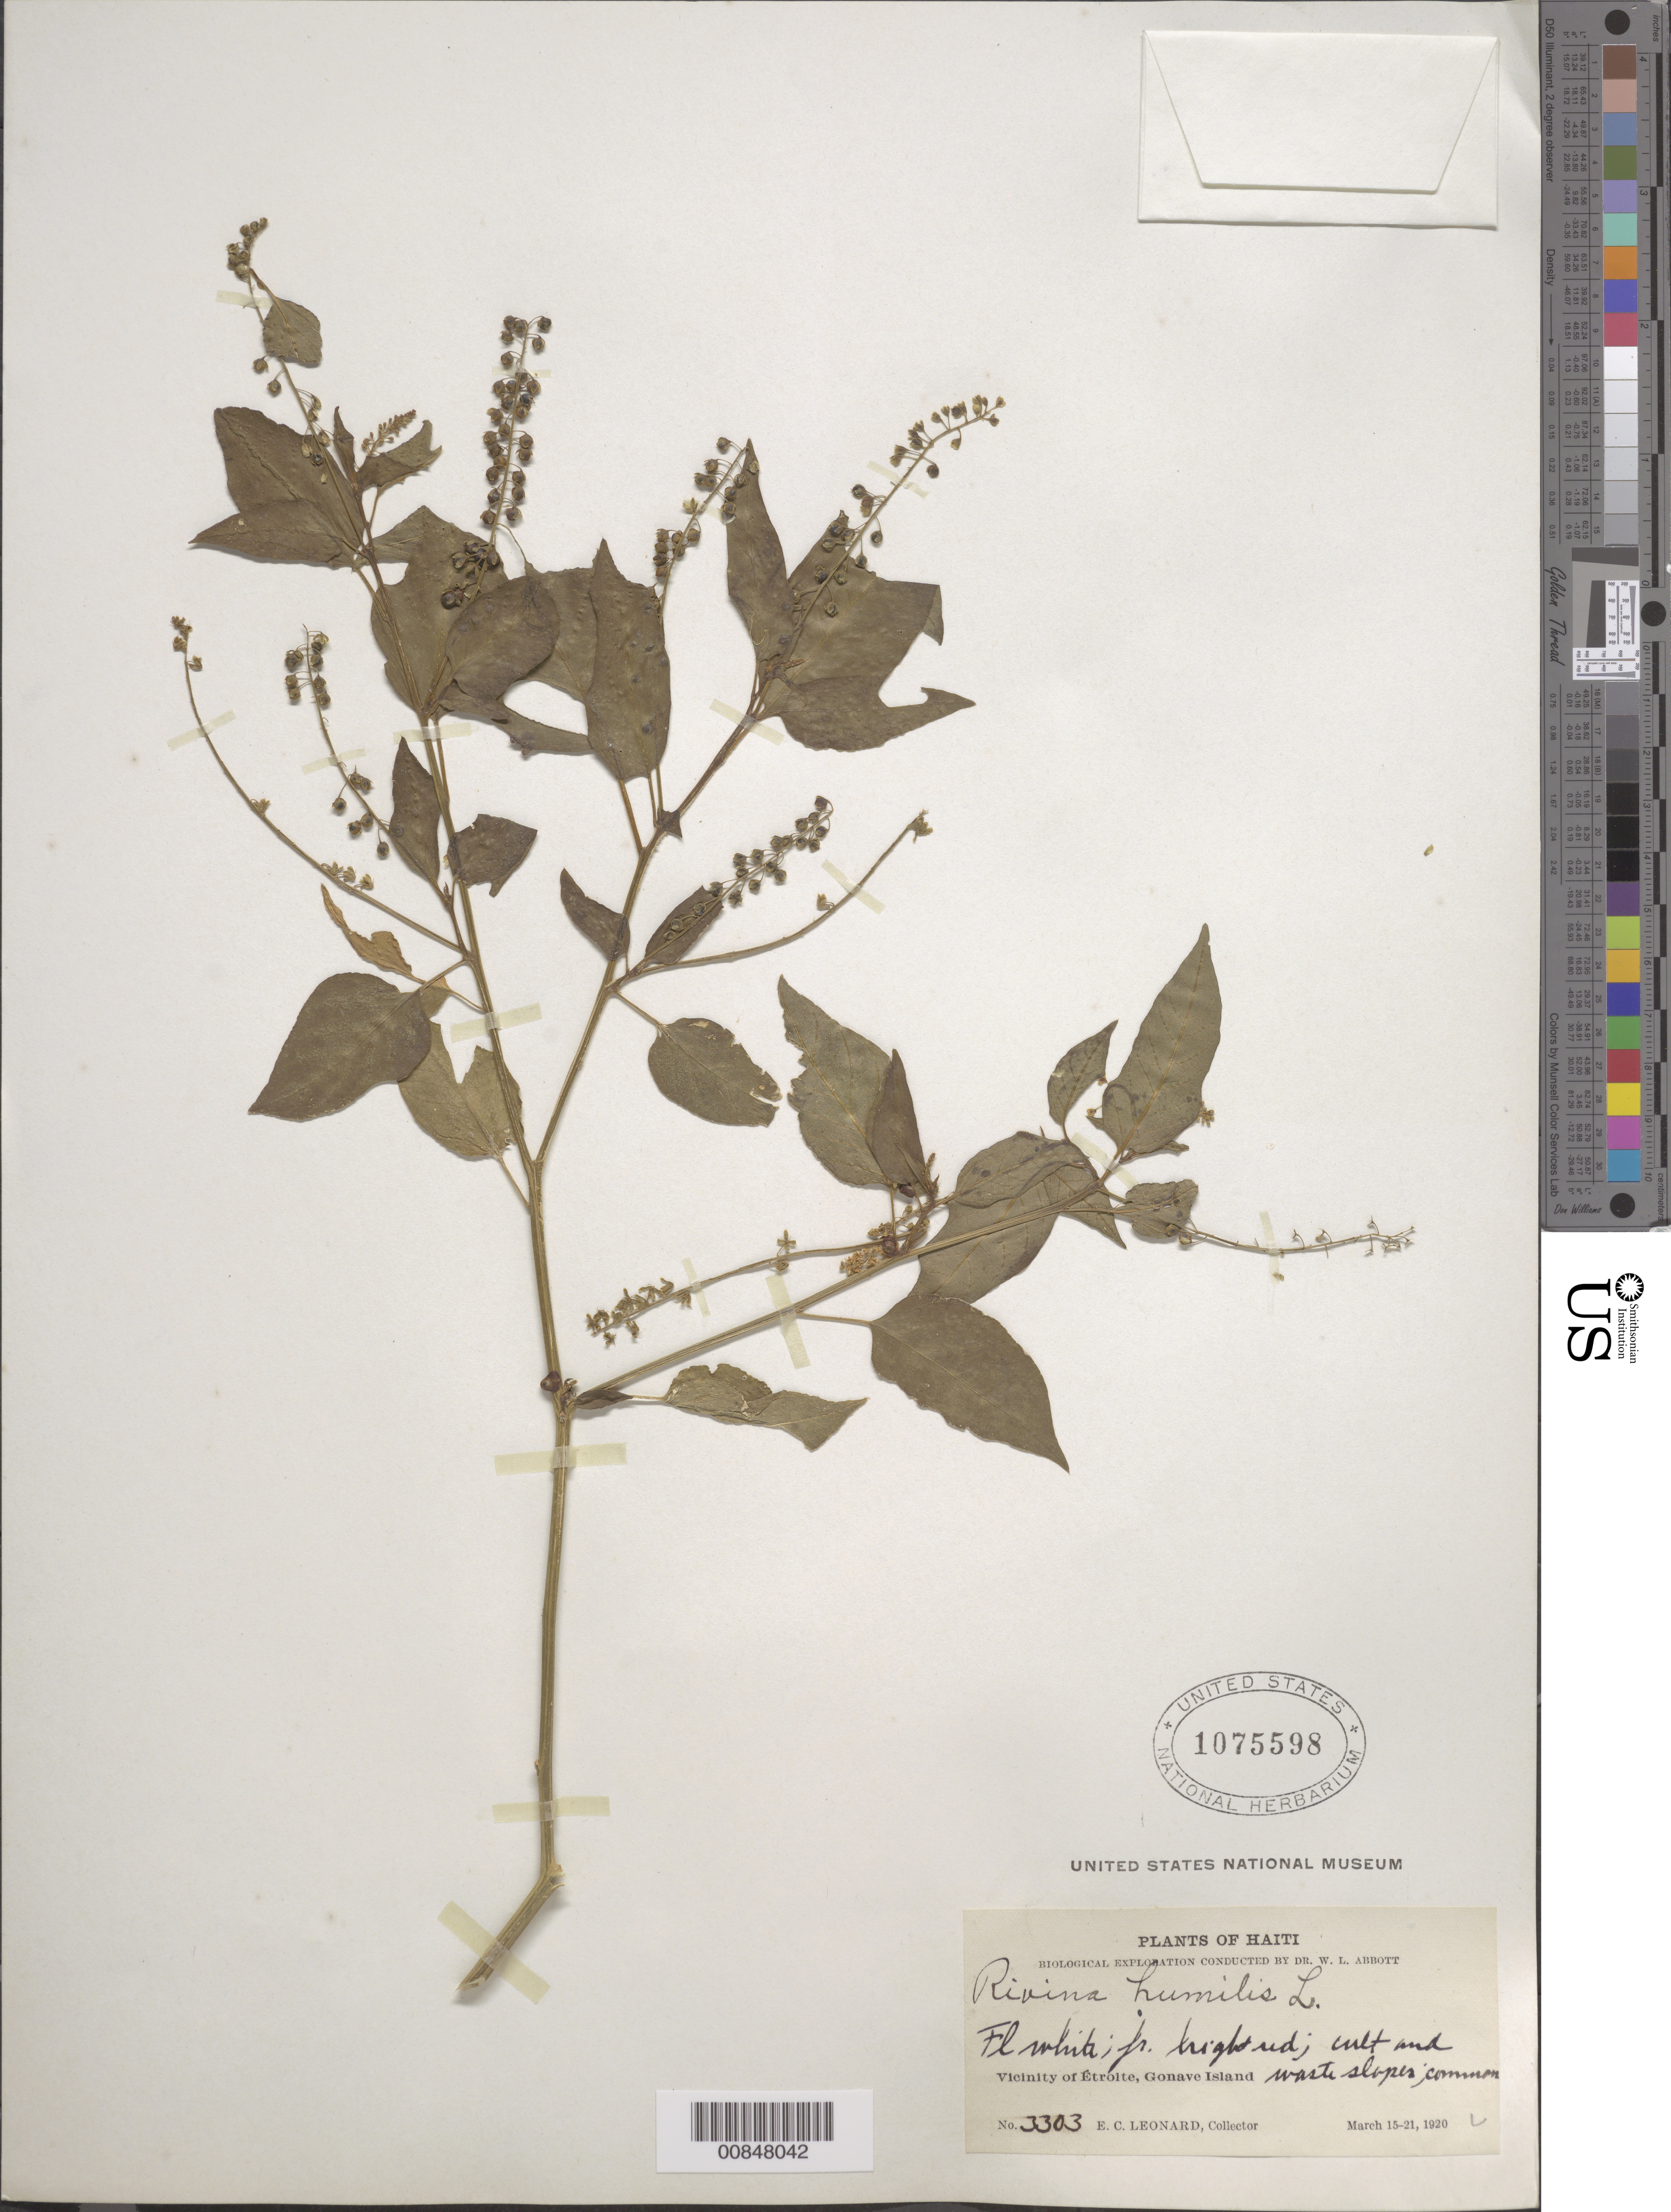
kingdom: Plantae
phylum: Tracheophyta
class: Magnoliopsida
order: Caryophyllales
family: Phytolaccaceae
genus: Rivina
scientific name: Rivina humilis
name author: L.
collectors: E. C. Leonard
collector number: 3303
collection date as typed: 15 Mar 1920 to 21 Mar 1920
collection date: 1920-03-15/1920-03-21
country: Haiti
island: Gonave I.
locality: Vicinity of Étroite, Gonave Island.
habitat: Cultivated and waste slopes.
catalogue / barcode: US 1075598